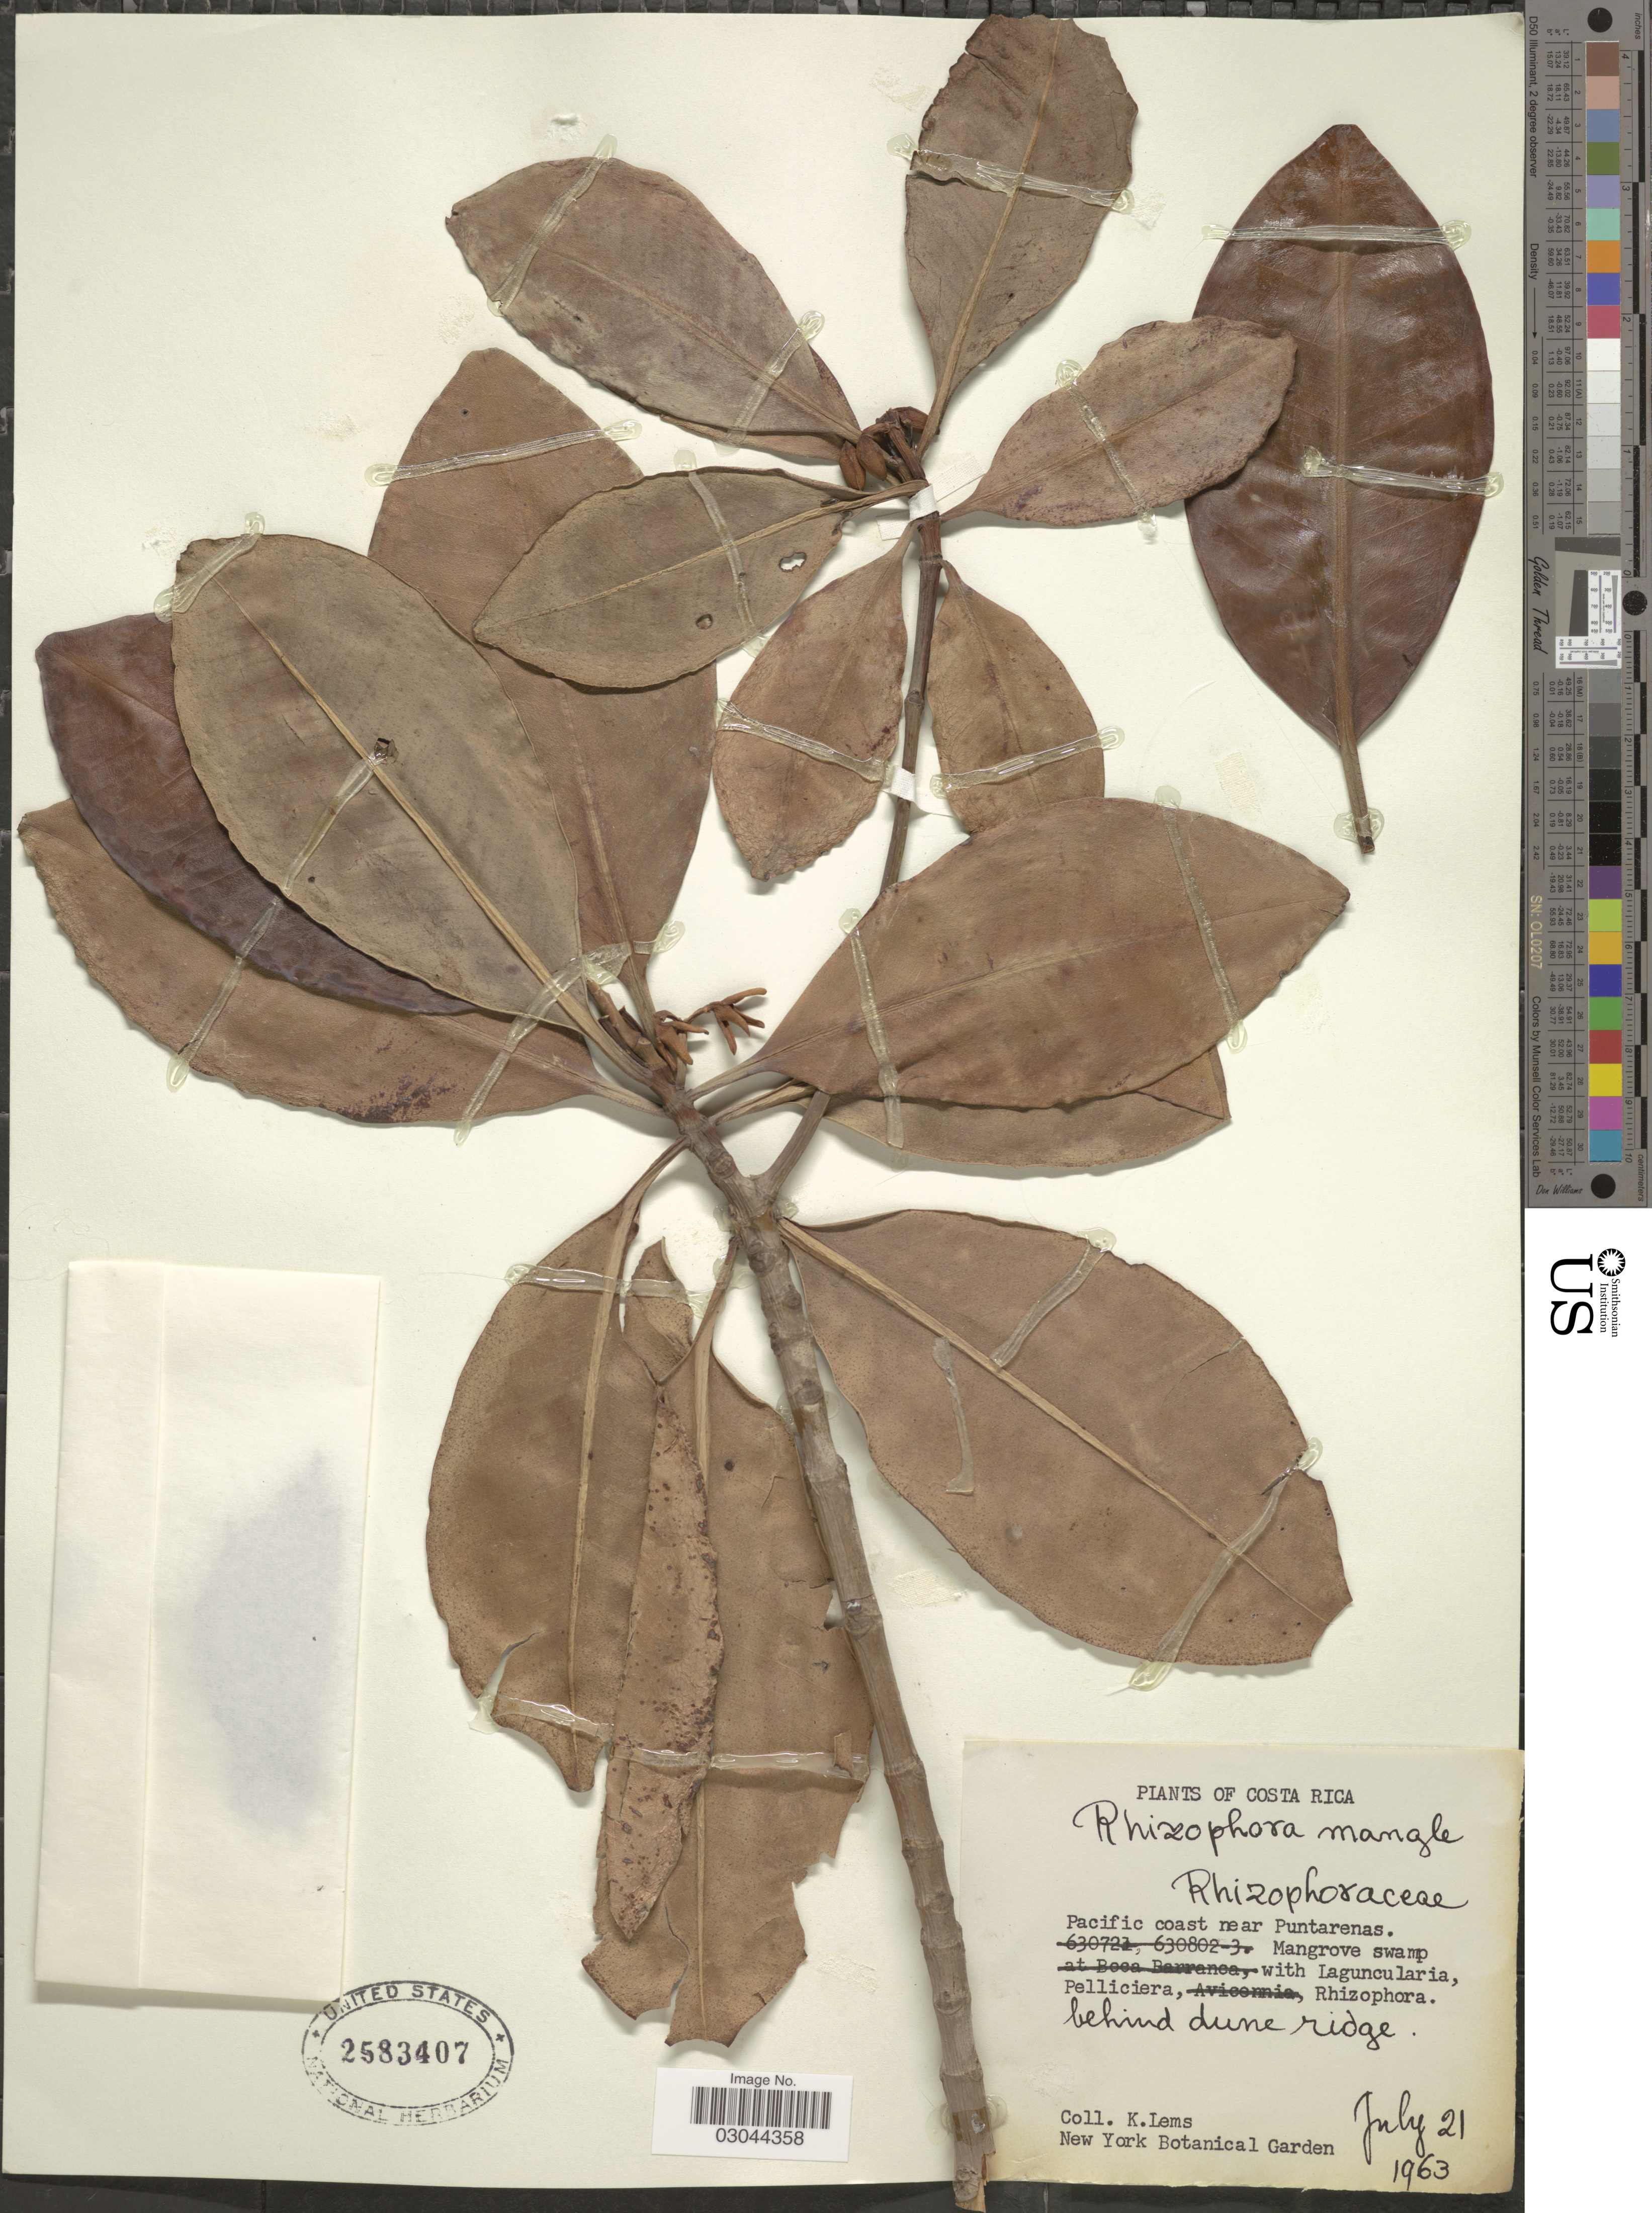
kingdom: Plantae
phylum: Tracheophyta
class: Magnoliopsida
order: Malpighiales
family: Rhizophoraceae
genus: Rhizophora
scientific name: Rhizophora mangle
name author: L.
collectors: K. Lems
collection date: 1963-07-21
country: Costa Rica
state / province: Puntarenas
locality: Pacific coast near Puntarenas.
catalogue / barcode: US 2583407